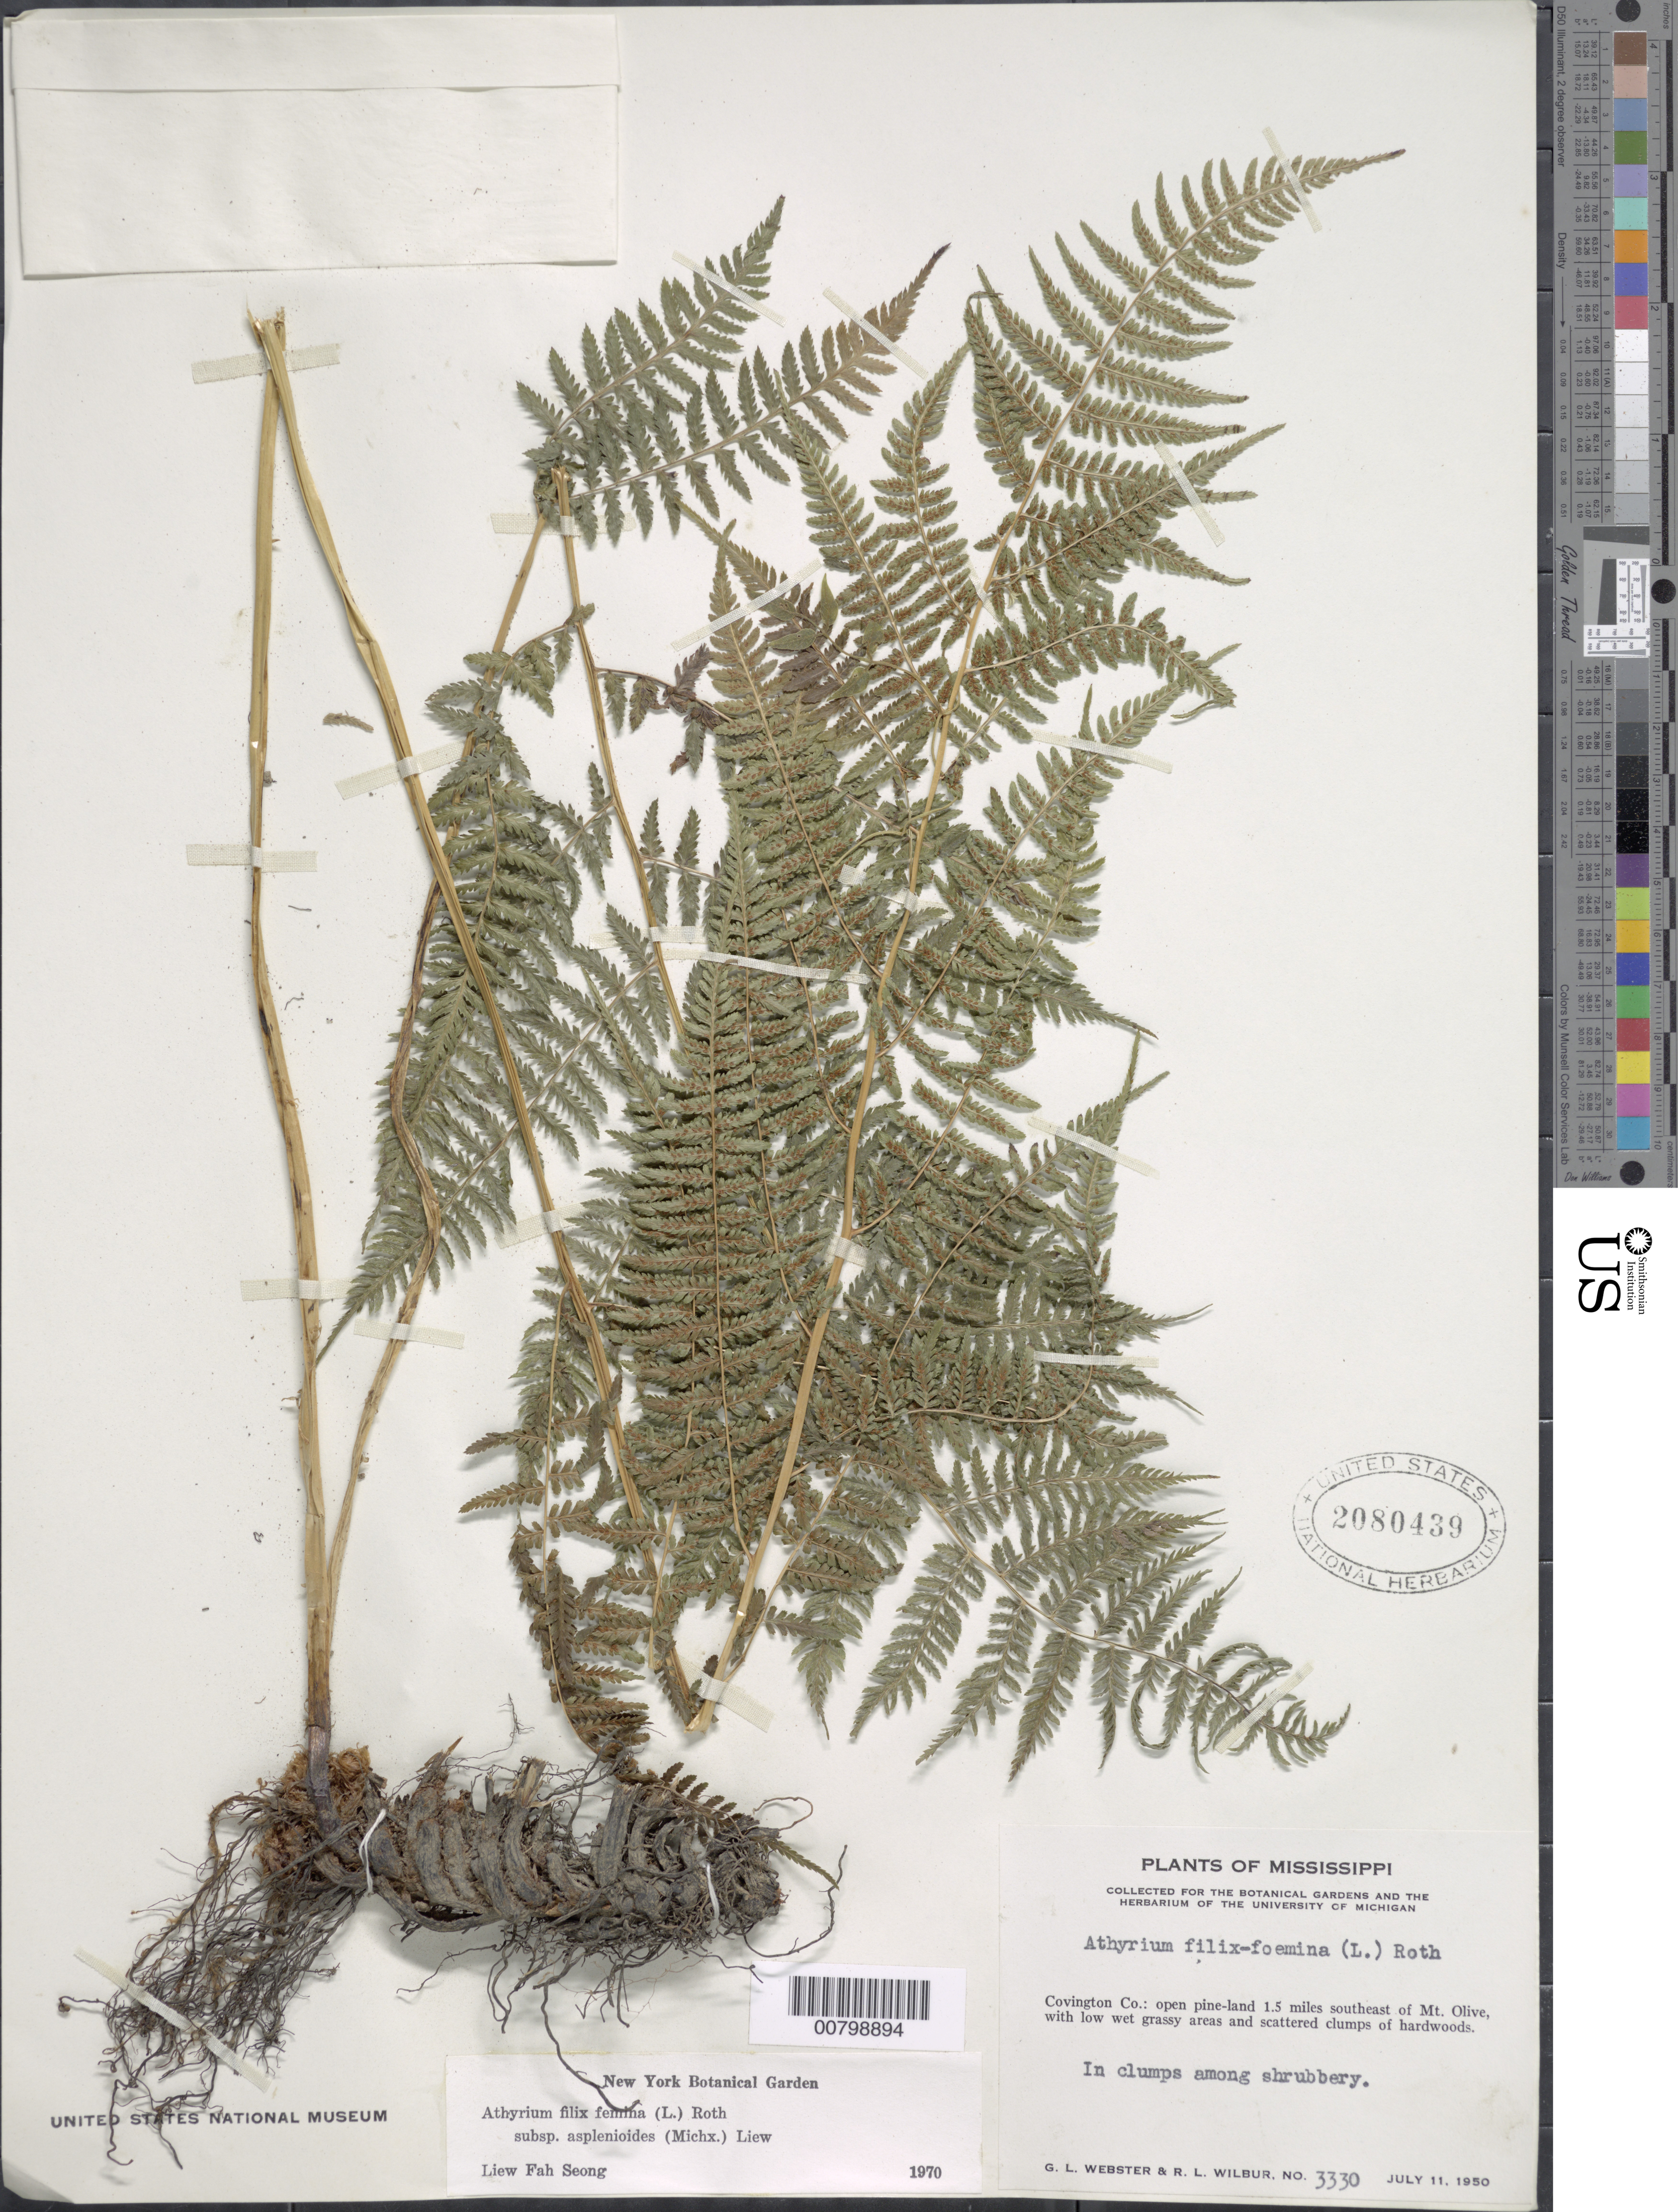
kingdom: Plantae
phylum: Tracheophyta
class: Polypodiopsida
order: Polypodiales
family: Athyriaceae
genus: Athyrium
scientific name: Athyrium filix-femina subsp. asplenioides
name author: (Michx.) Hultén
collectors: G. L. Webster & R. L. Wilbur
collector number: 3330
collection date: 1950-07-11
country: United States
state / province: Mississippi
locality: Covington Co.: open pine land 1.5 miles southeast of Mt. Olive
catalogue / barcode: US 2080439